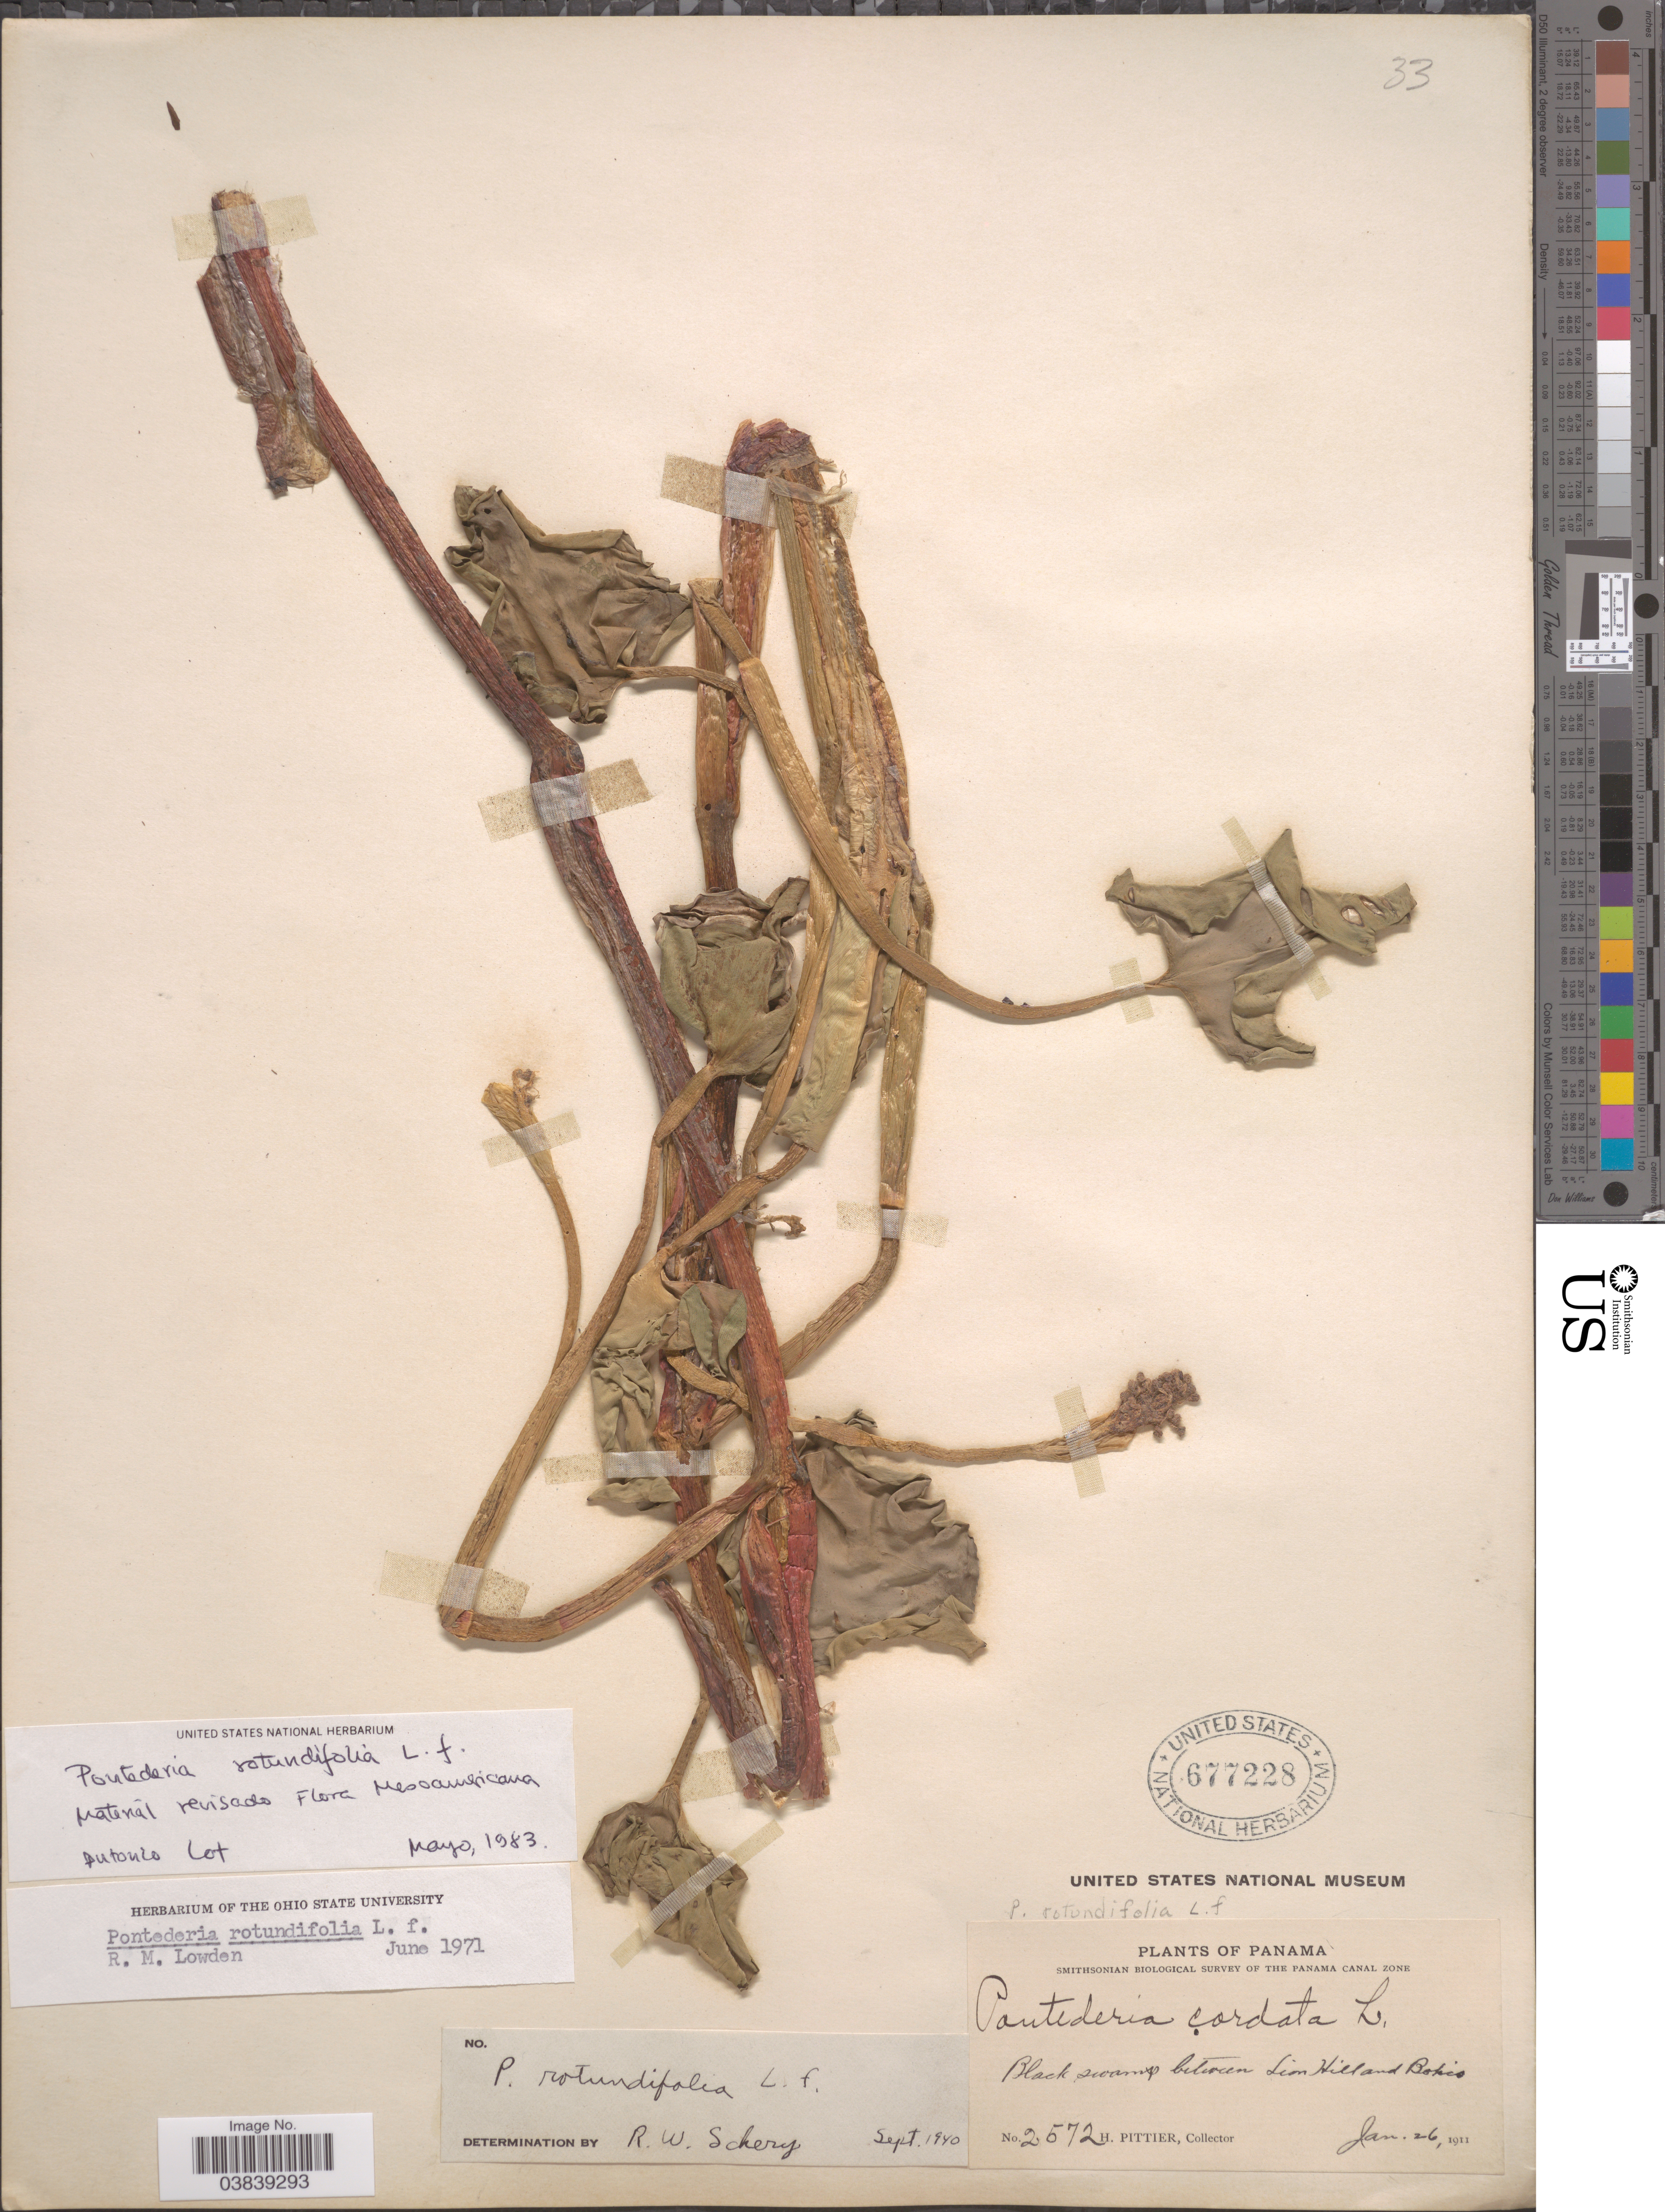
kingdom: Plantae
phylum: Tracheophyta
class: Liliopsida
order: Commelinales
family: Pontederiaceae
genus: Pontederia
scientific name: Pontederia rotundifolia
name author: L. f.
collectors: H. F. Pittier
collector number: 2572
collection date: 1911-01-26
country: Panama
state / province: Colón / Panamá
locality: The Panama Canal Zone. Black swamp between Lion Hill and Bokis.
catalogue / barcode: US 677228